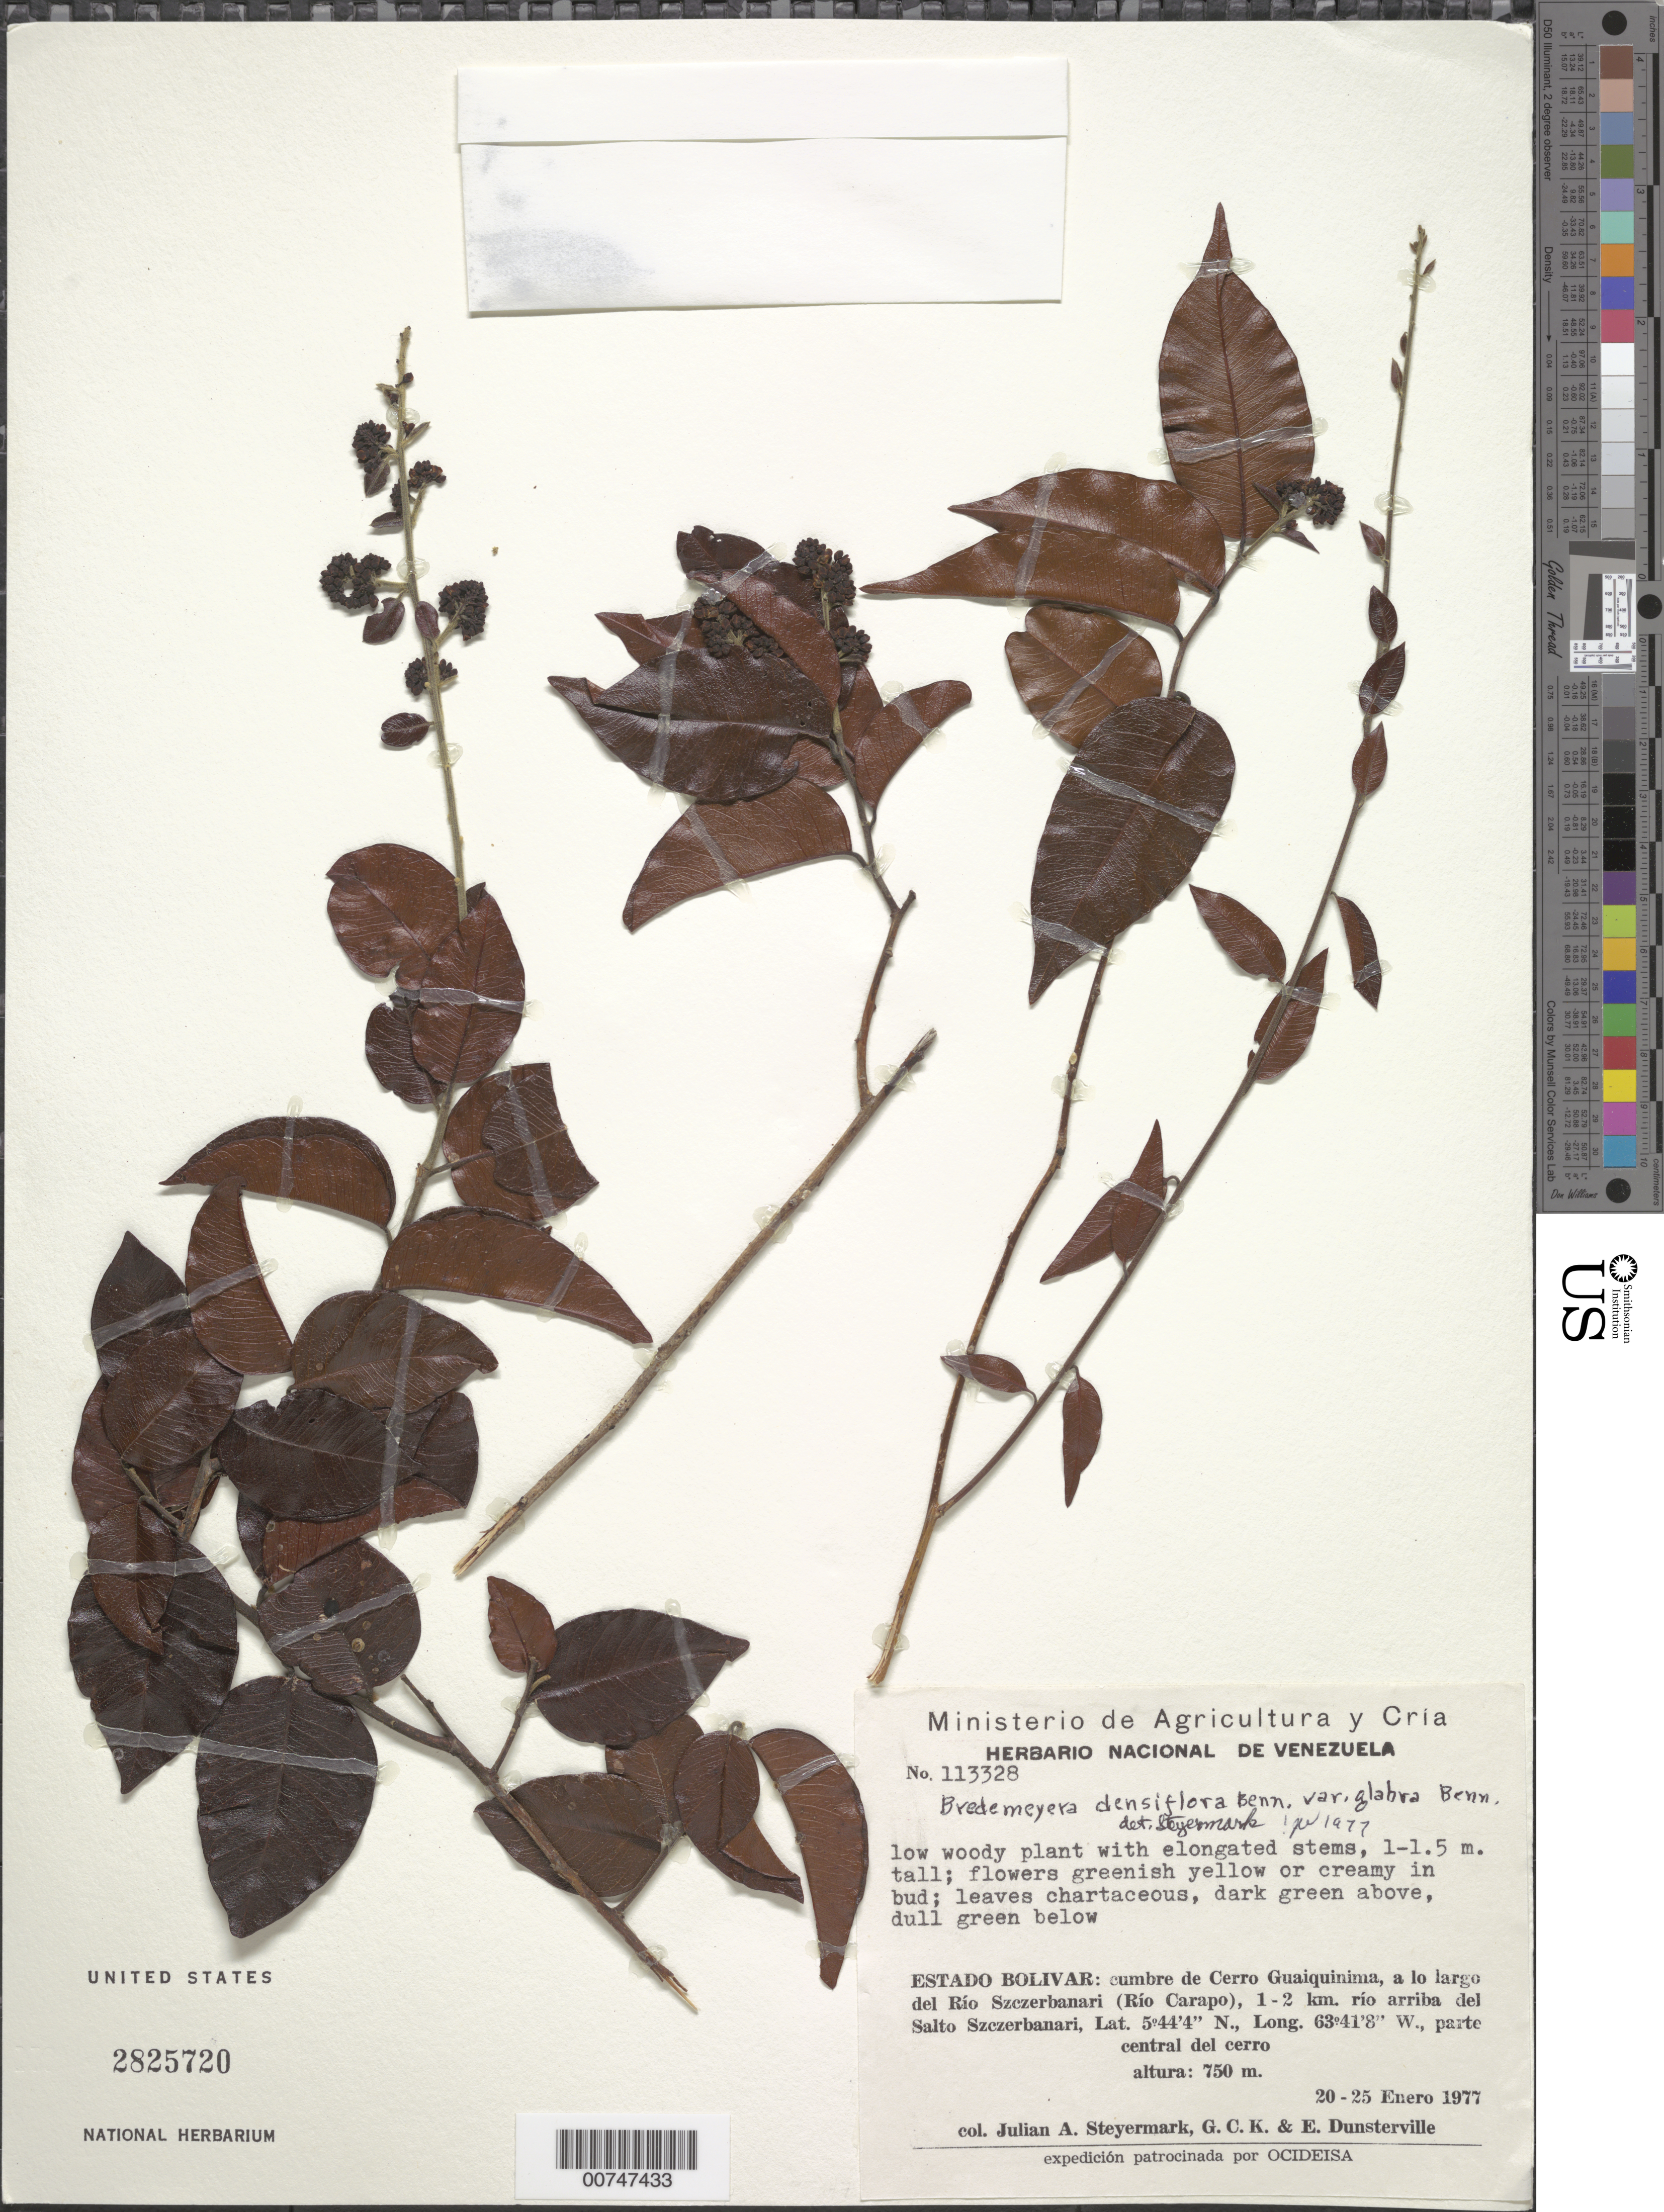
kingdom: Plantae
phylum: Tracheophyta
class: Magnoliopsida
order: Fabales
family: Polygalaceae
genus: Bredemeyera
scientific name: Bredemeyera densiflora var. glabra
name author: A.W. Benn.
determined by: Steyermark, Julian A., (VEN)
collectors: J. Steyermark, G. C. K. Dunsterville & E. Dunsterville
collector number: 113328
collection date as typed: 20-Jan-77 to 25-Jan-77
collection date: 1977-01-20/1977-01-25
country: Venezuela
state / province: Bolívar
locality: Cerro Guaiquinima, Río Szczerbanari (Río Carapo); 1-2 km río arriba del Salto Szczerbanari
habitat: Parte central del cerro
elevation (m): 750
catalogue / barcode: US 2825720